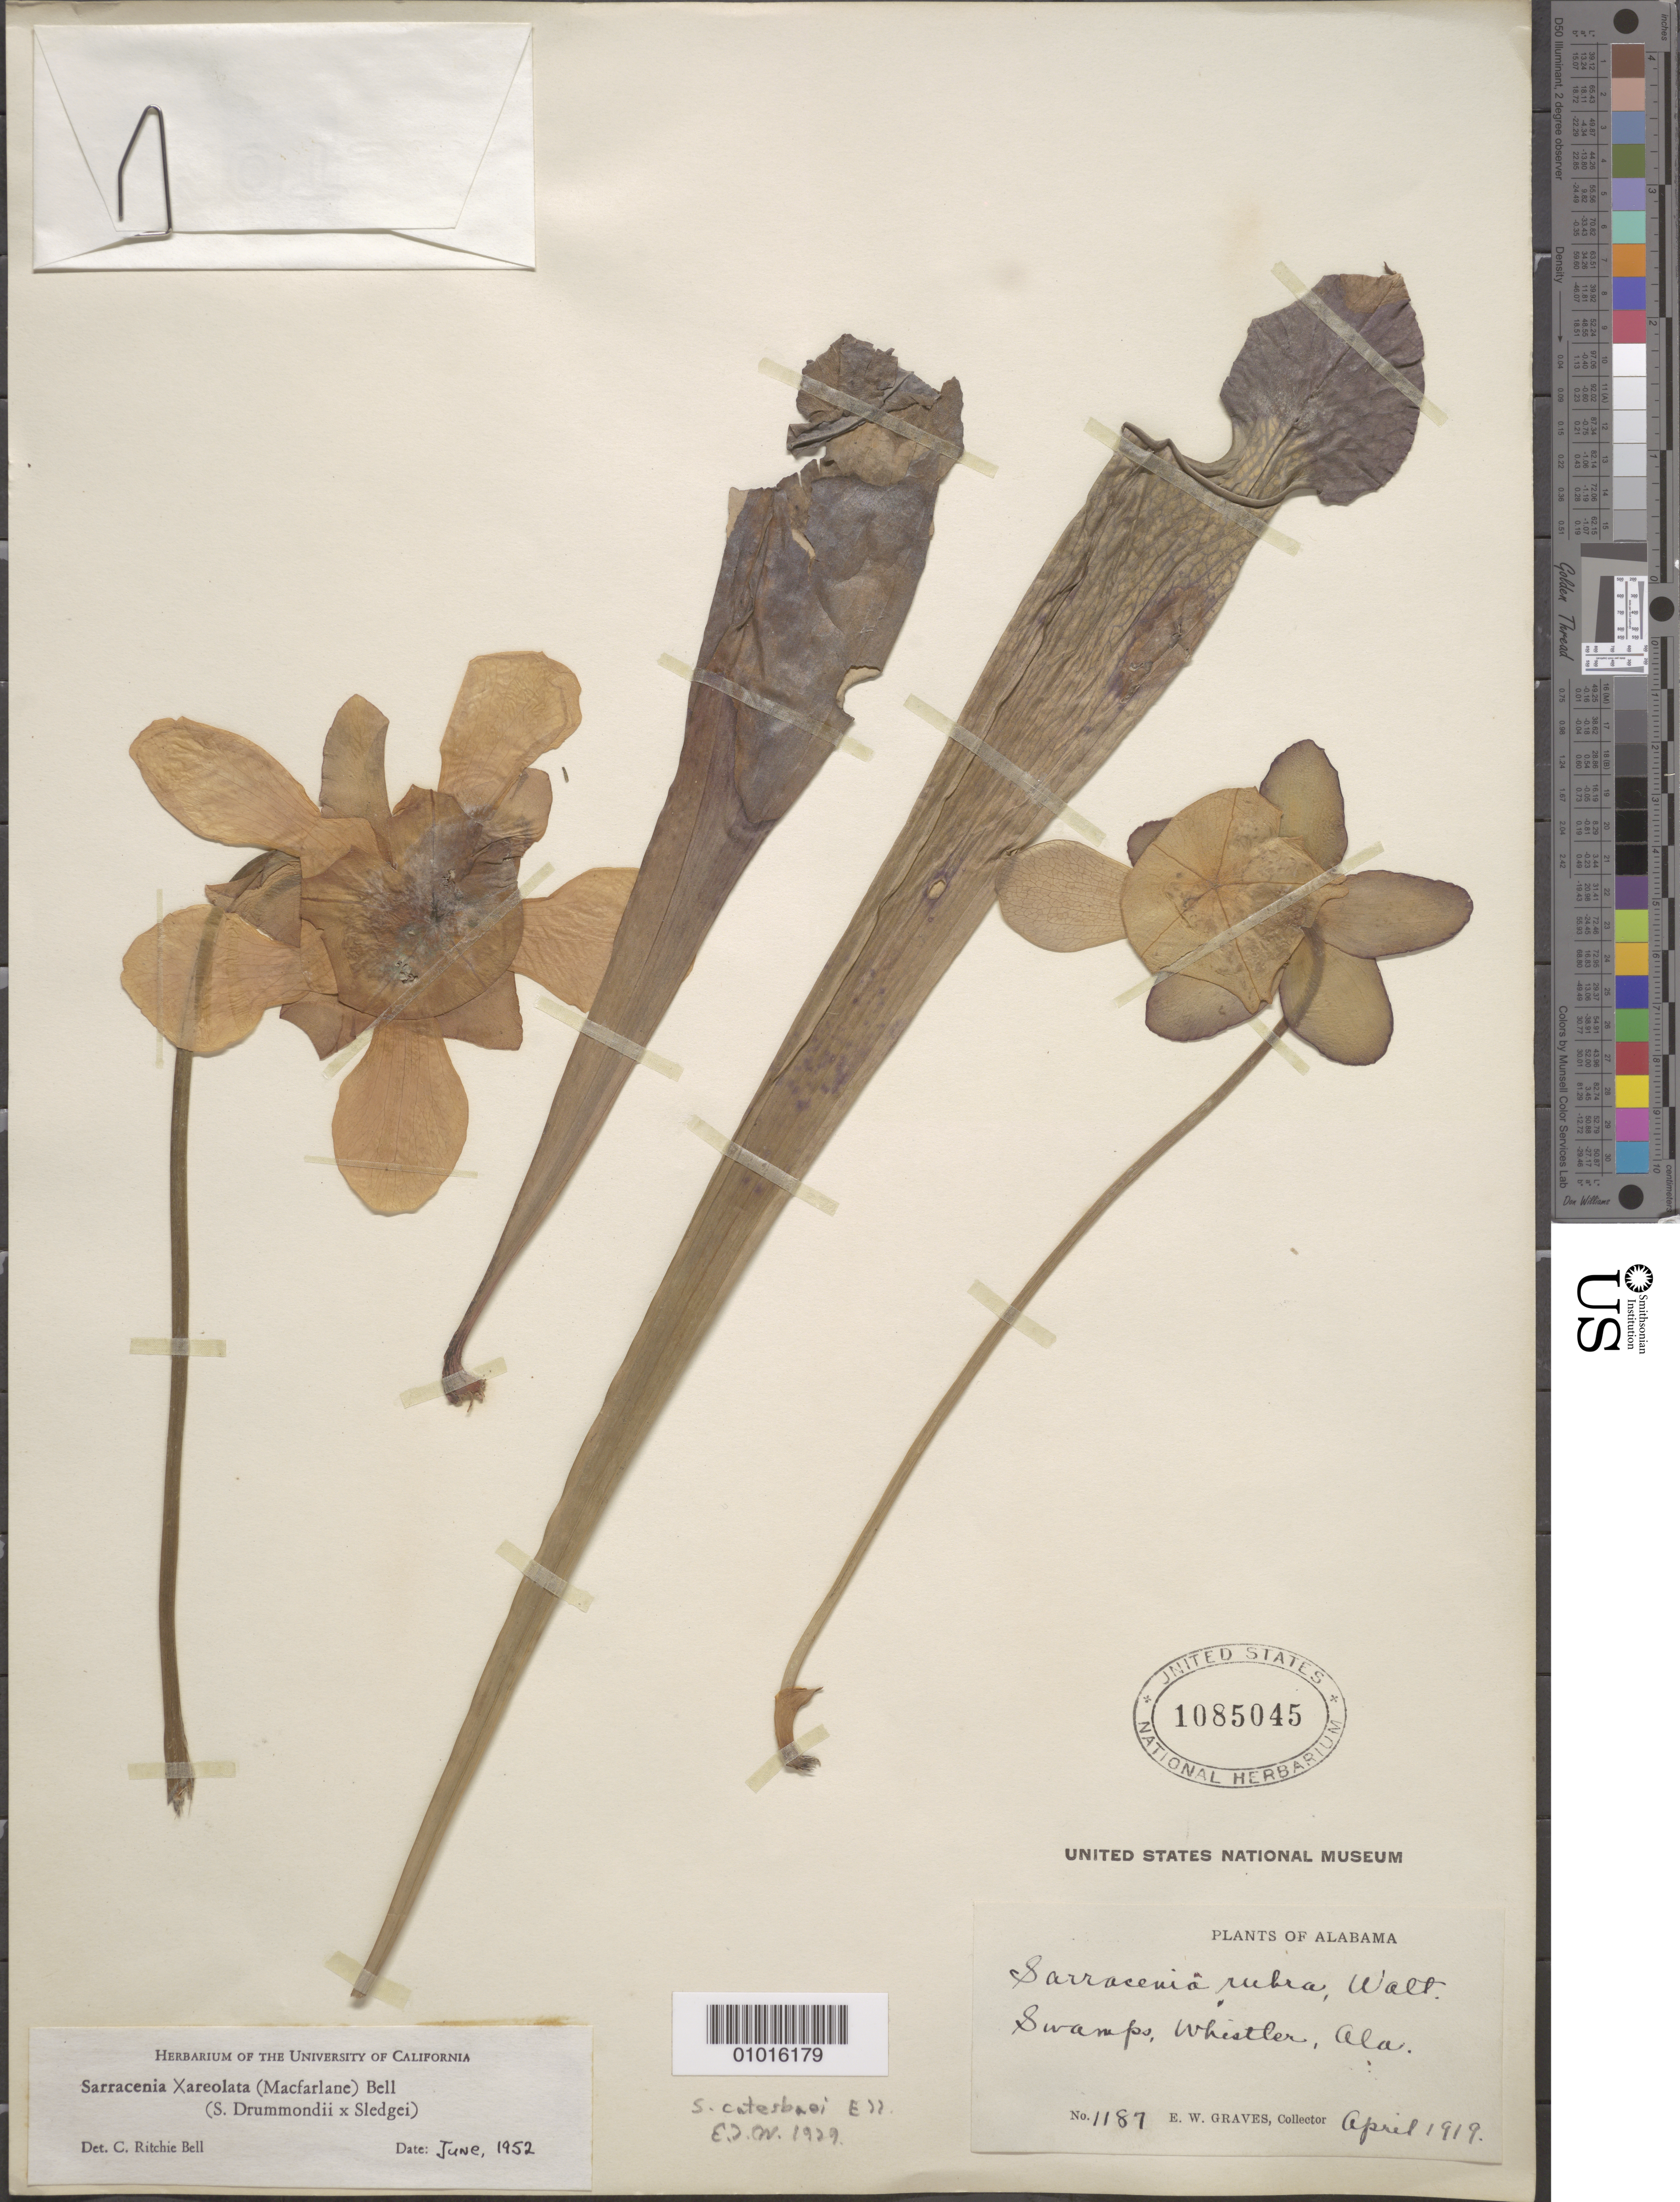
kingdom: Plantae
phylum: Tracheophyta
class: Magnoliopsida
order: Ericales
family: Sarraceniaceae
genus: Sarracenia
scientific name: Sarracenia x areolata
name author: Macfarl.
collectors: E. Graves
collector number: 1187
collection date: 1919-04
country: United States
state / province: Alabama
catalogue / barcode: US 1085045